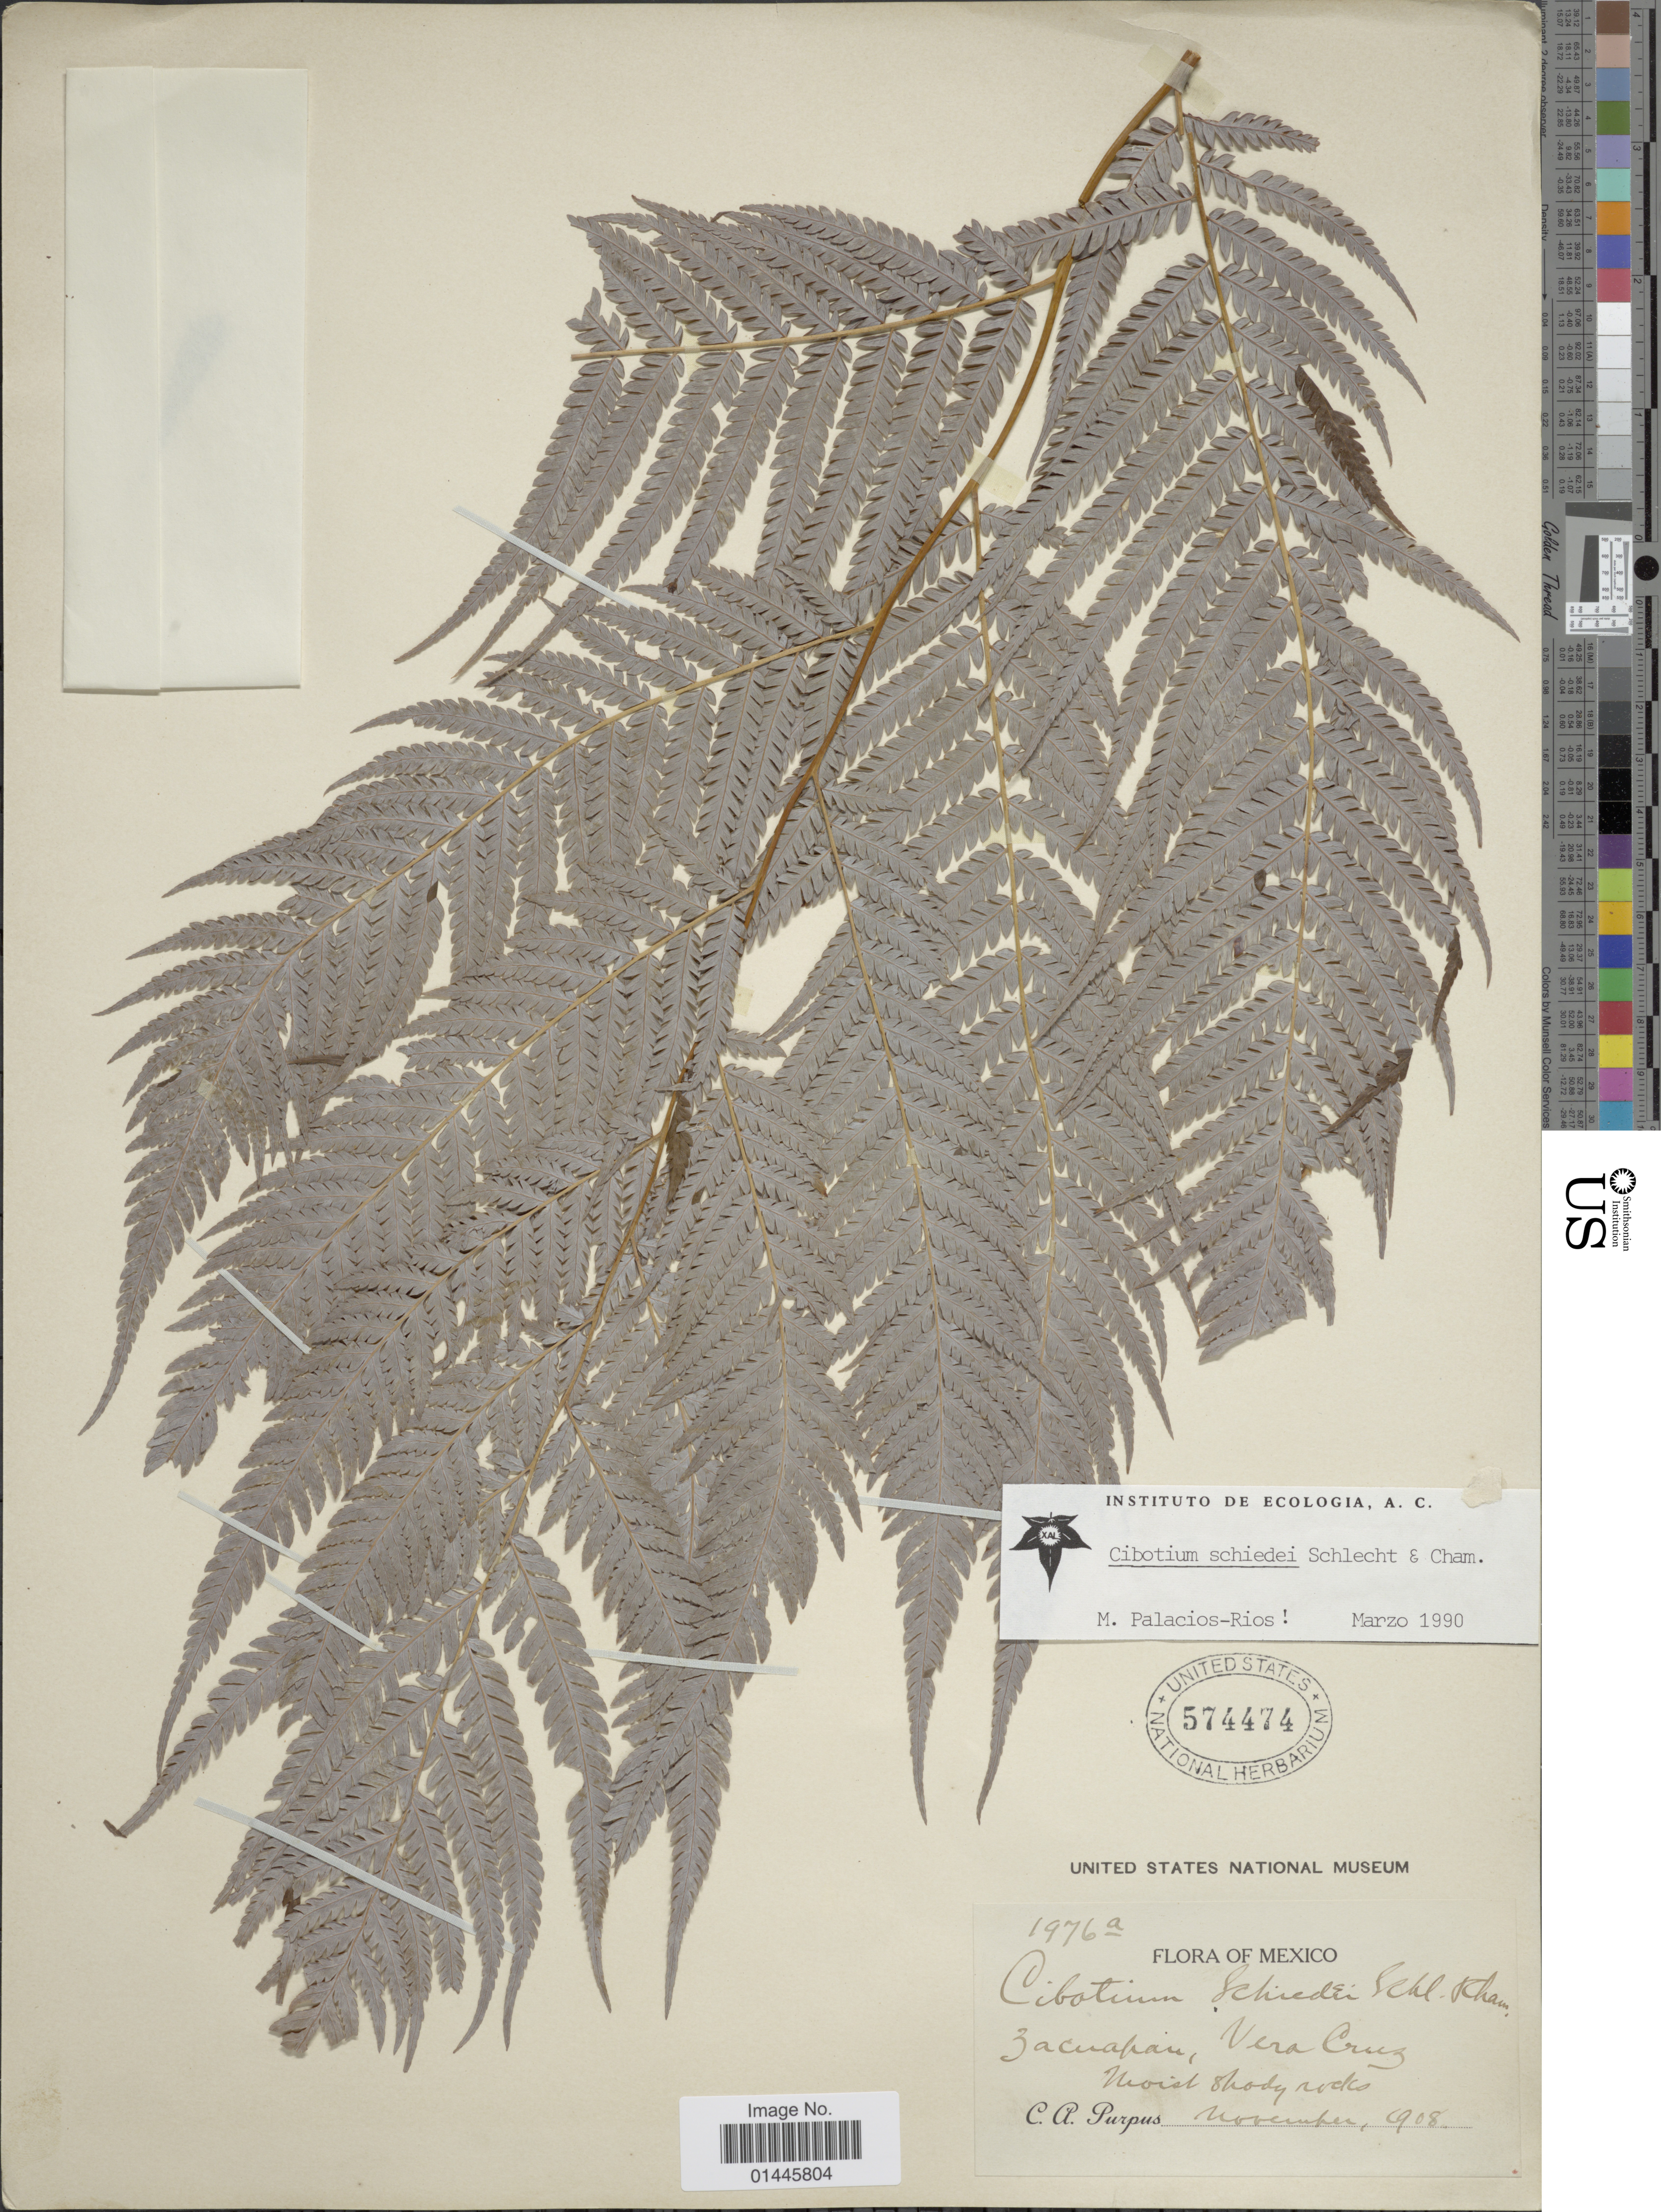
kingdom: Plantae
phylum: Tracheophyta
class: Polypodiopsida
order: Cyatheales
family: Cibotiaceae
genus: Cibotium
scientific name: Cibotium schiedei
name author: Schltdl. & Cham.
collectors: C. A. Purpus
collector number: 1976a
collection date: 1908-11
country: Mexico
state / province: Veracruz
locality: Zacuapan, Vera Cruz.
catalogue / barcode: US 574474